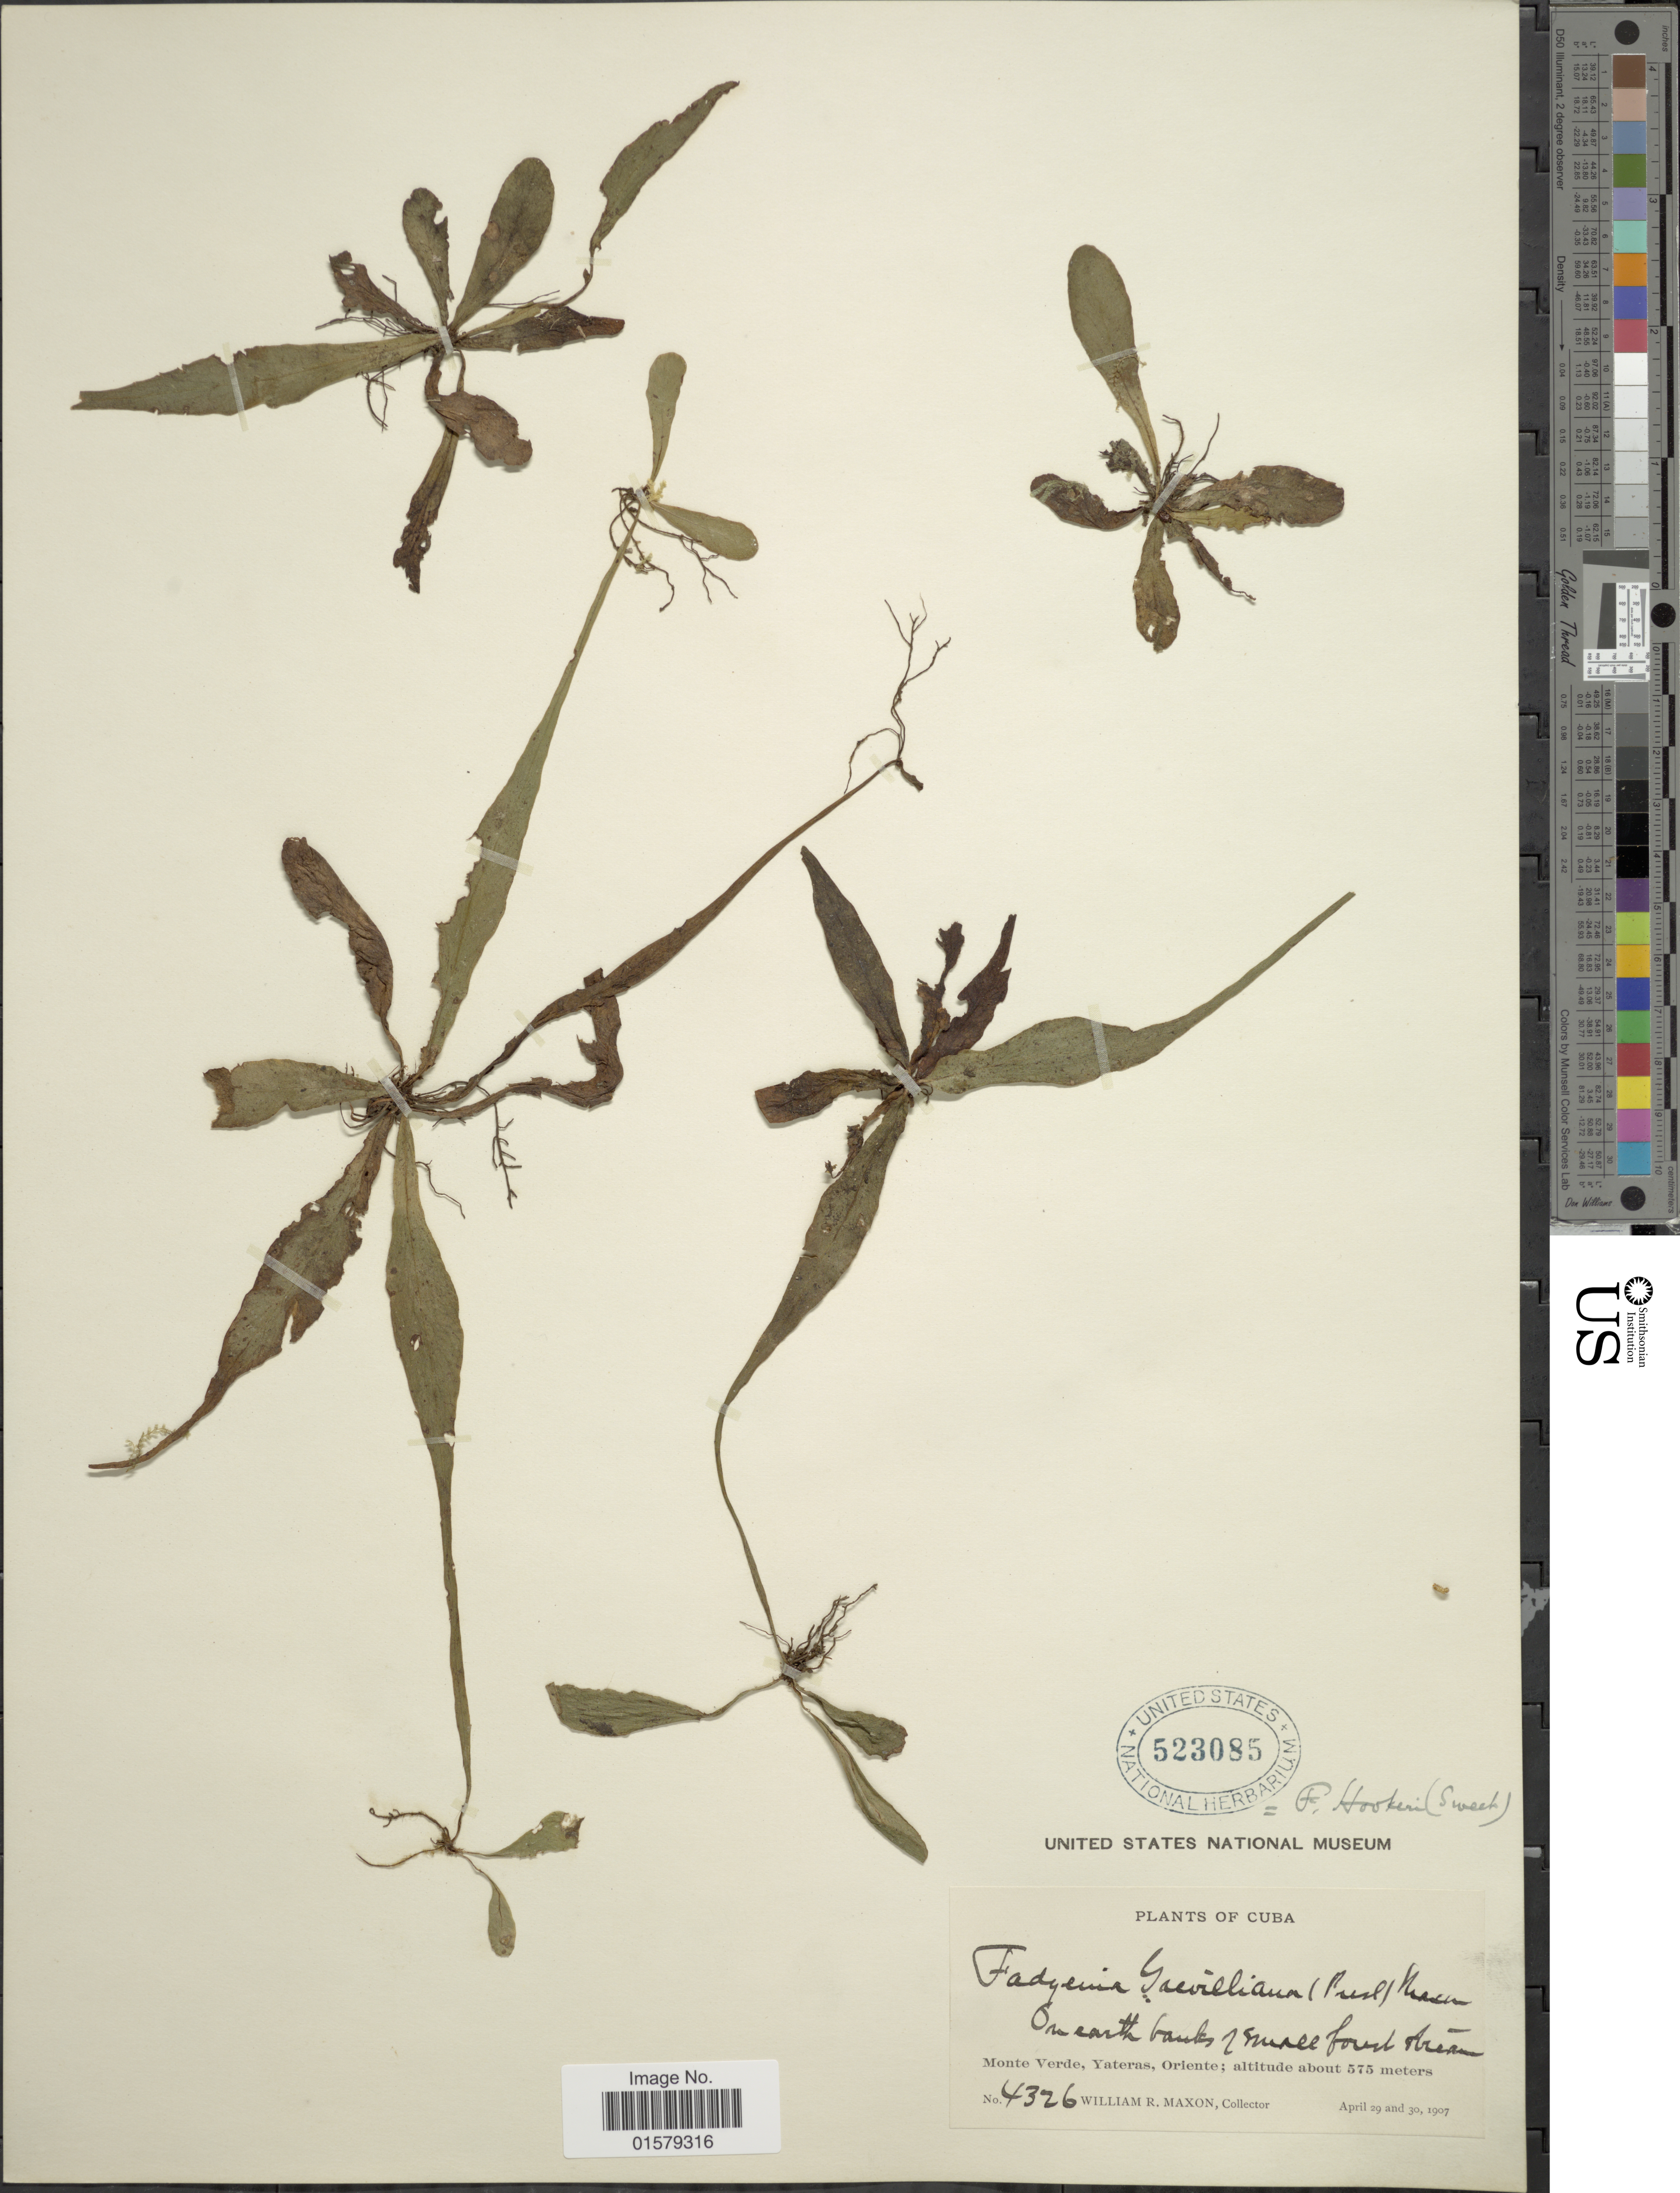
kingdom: Plantae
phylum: Tracheophyta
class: Polypodiopsida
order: Polypodiales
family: Tectariaceae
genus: Tectaria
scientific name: Tectaria hookeri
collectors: W. R. Maxon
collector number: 4326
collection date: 1907-04-29/1907-04-30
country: Cuba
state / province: Oriente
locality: Monte Verde, Yateras. On earth banks of small forest stream.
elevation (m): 575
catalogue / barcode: US 523085